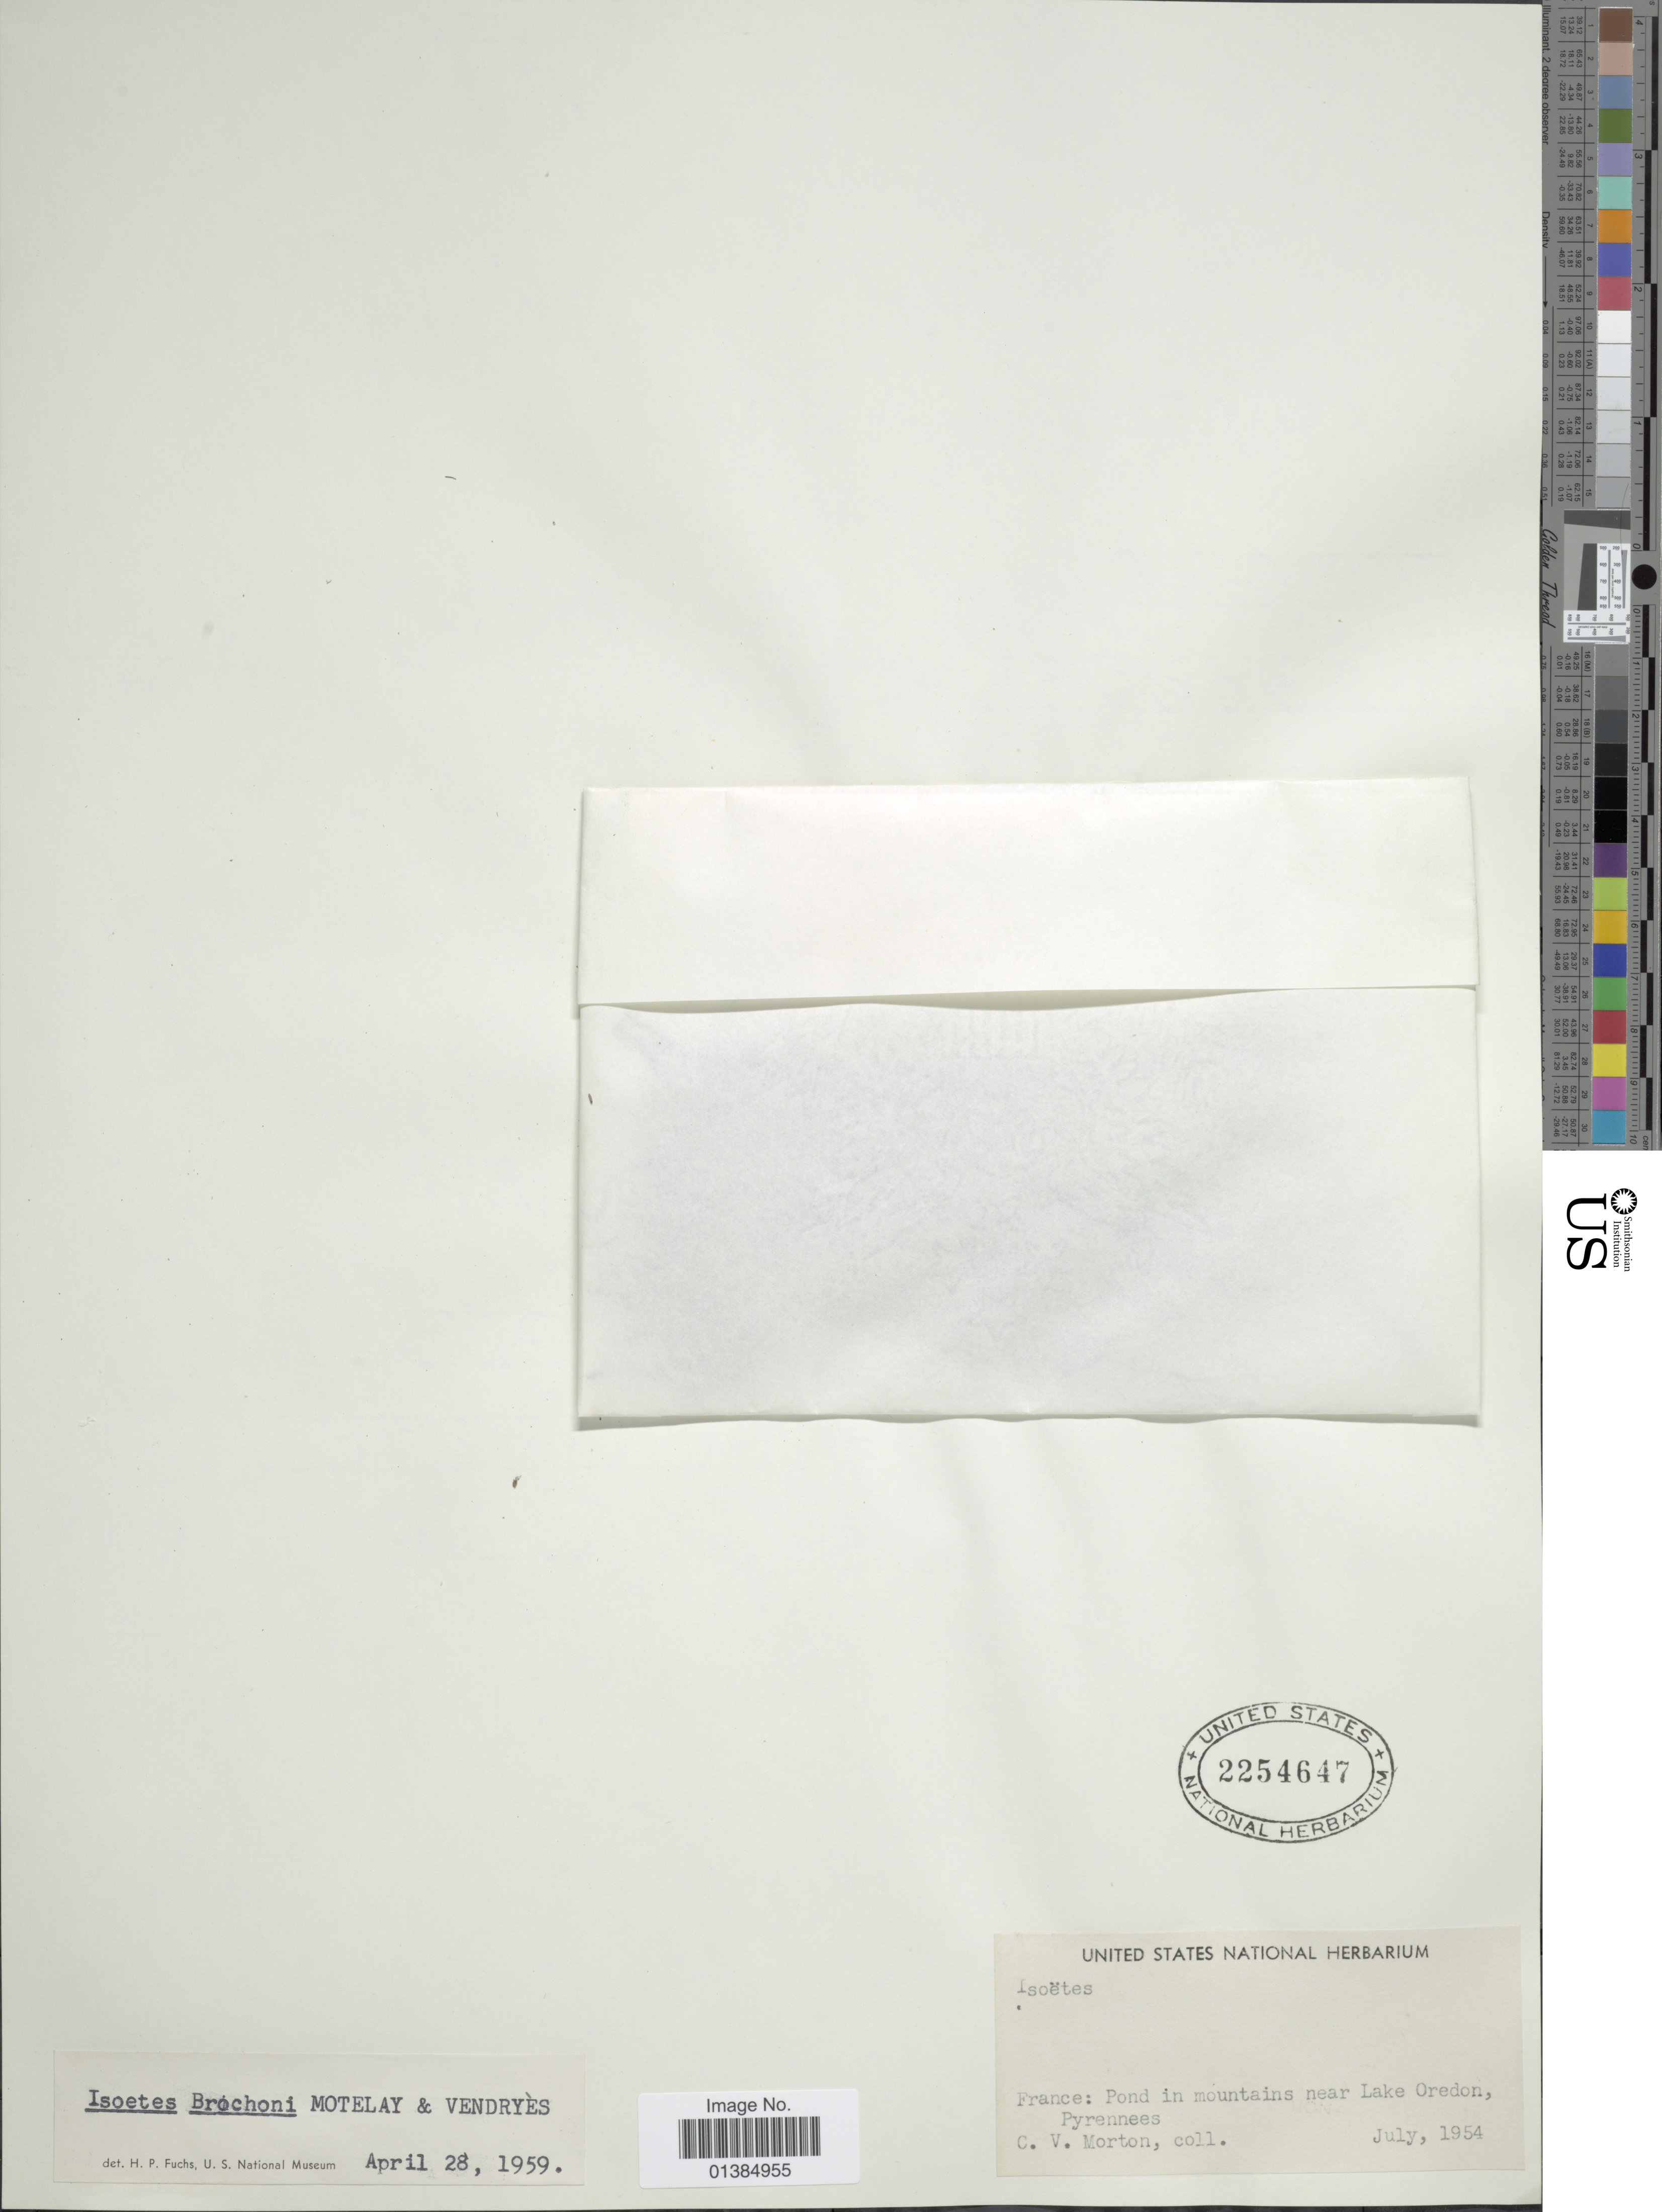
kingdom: Plantae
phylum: Tracheophyta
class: Lycopodiopsida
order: Isoetales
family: Isoetaceae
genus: Isoetes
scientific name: Isoetes brochonii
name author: Motelay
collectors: C. V. Morton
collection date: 1954-07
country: France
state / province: Occitanie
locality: Pond in mountains near Lake Oredon.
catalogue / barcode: US 2254647